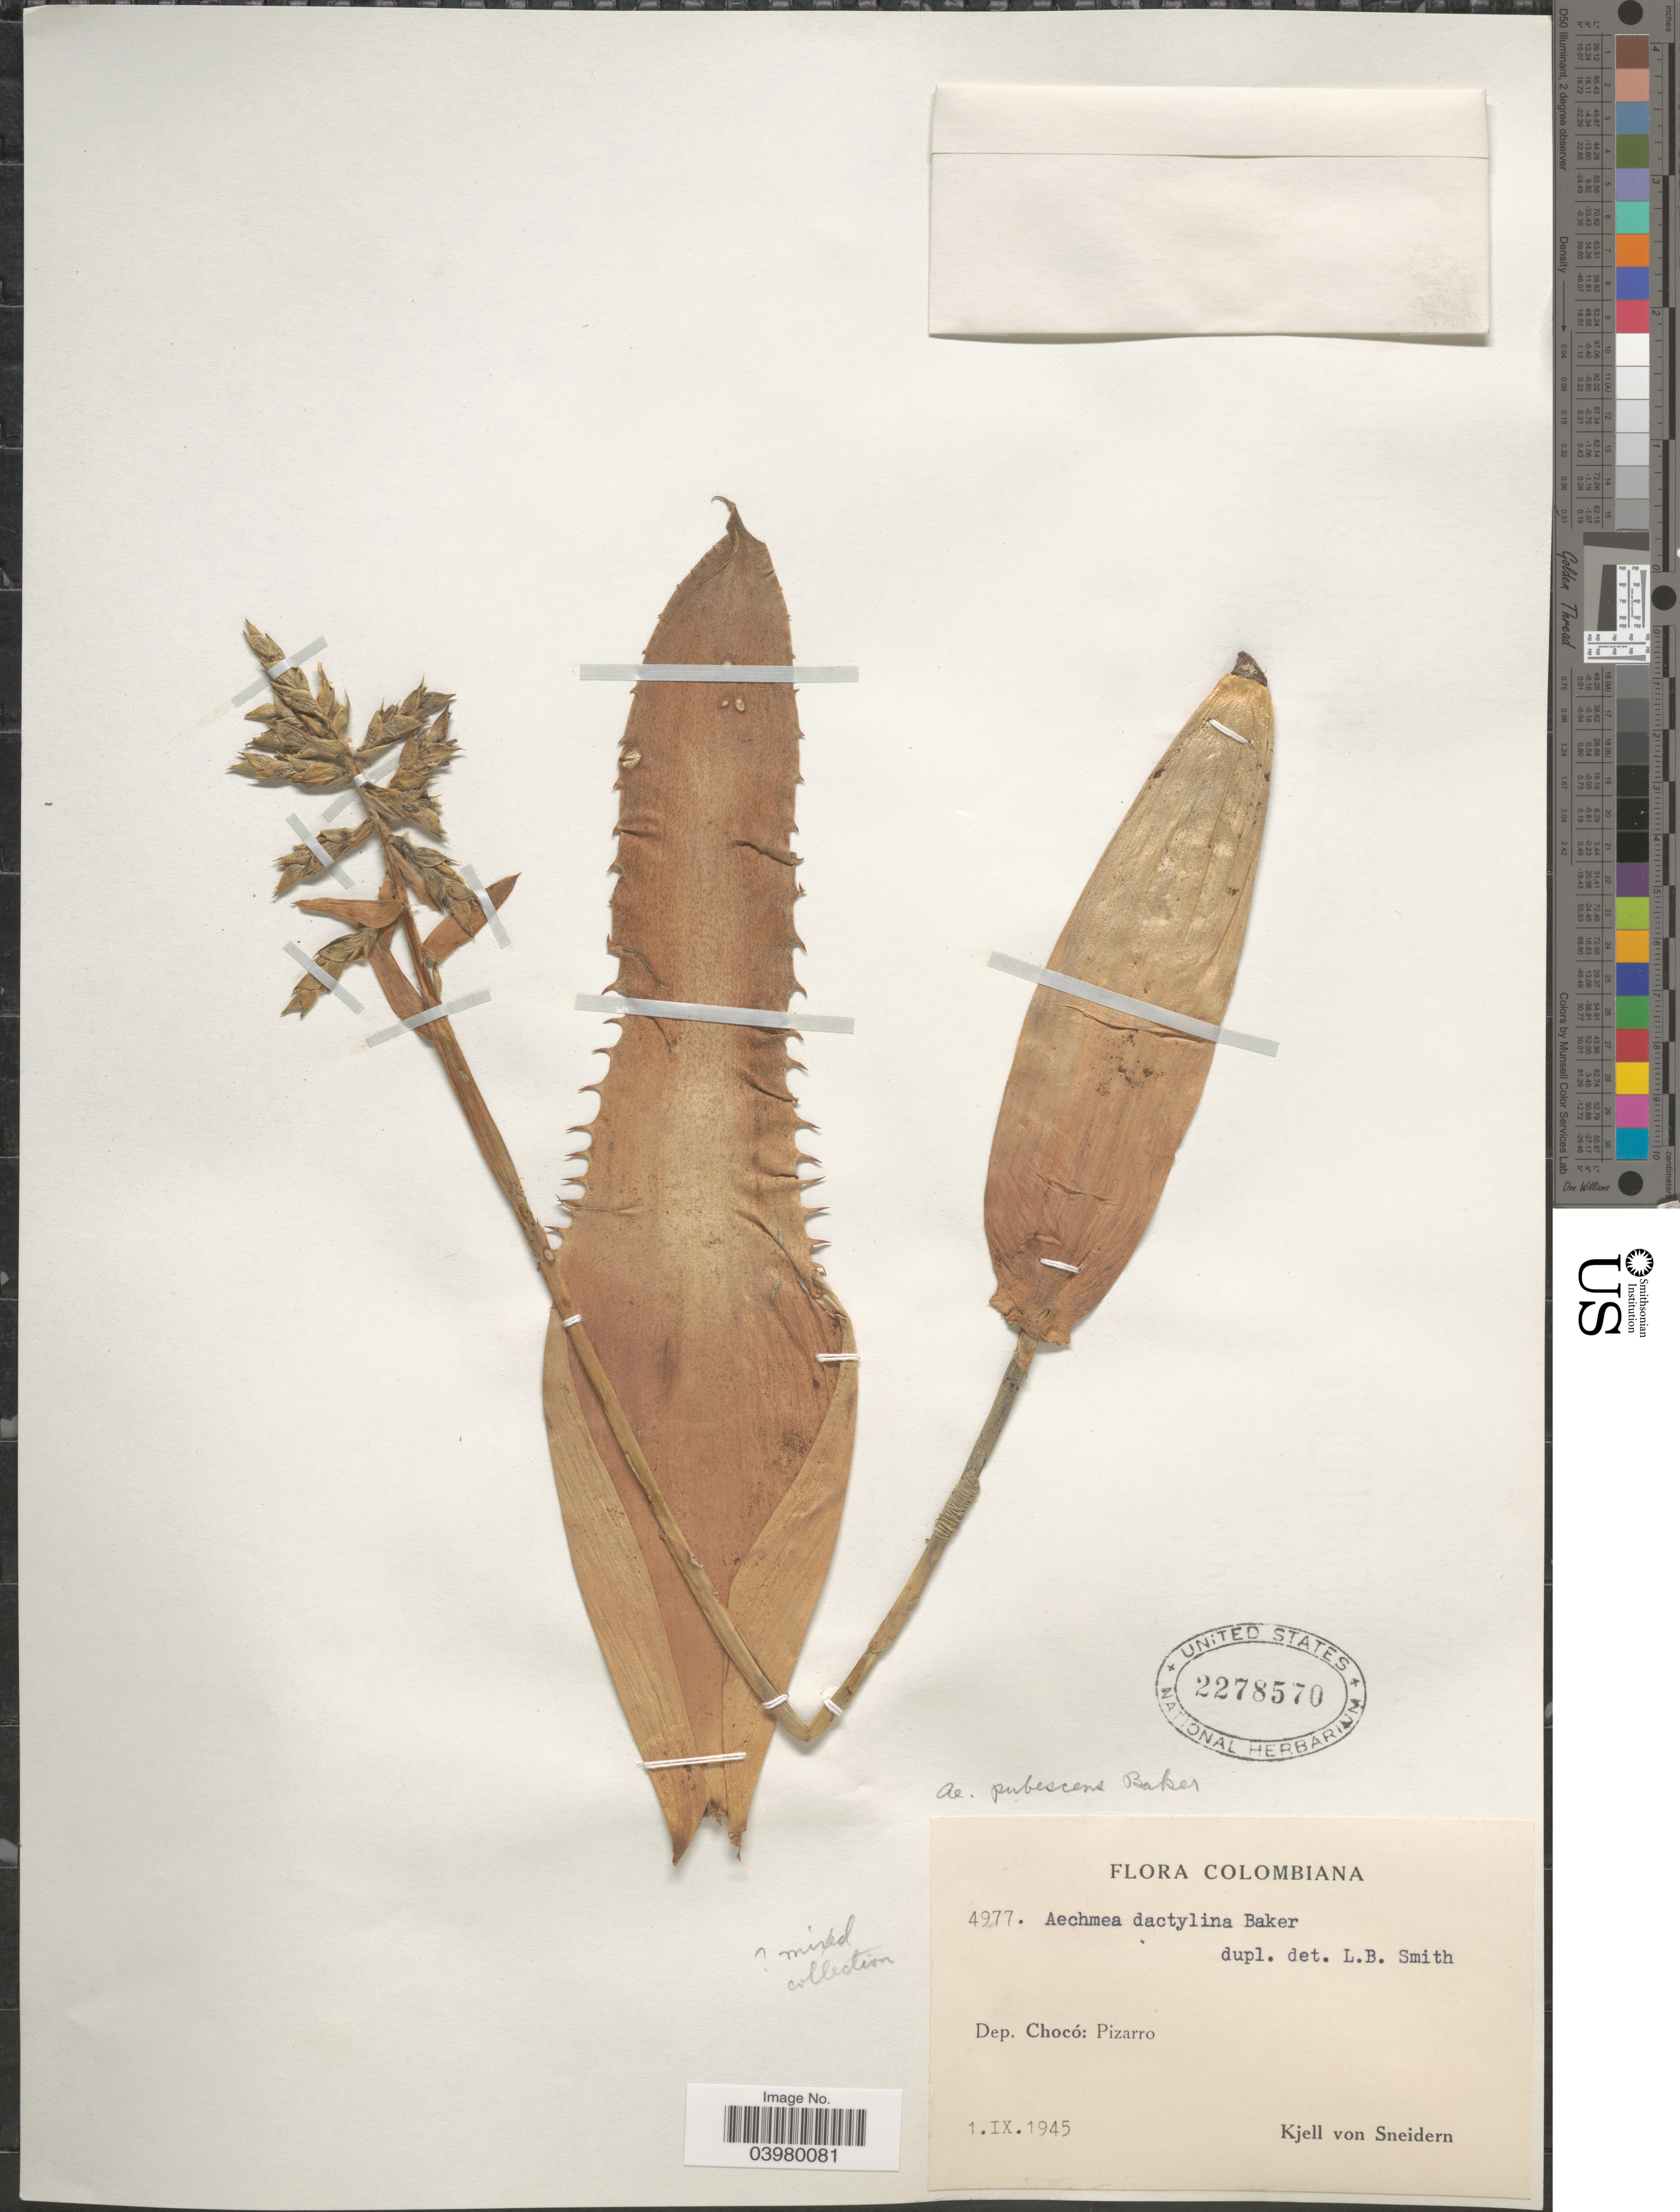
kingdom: Plantae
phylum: Tracheophyta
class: Liliopsida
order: Poales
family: Bromeliaceae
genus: Aechmea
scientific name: Aechmea pubescens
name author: Baker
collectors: K. von Sneidern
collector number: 4977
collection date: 1945-09-01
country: Colombia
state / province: Chocó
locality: Dep. Chocó: Pizarro.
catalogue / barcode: US 2278570